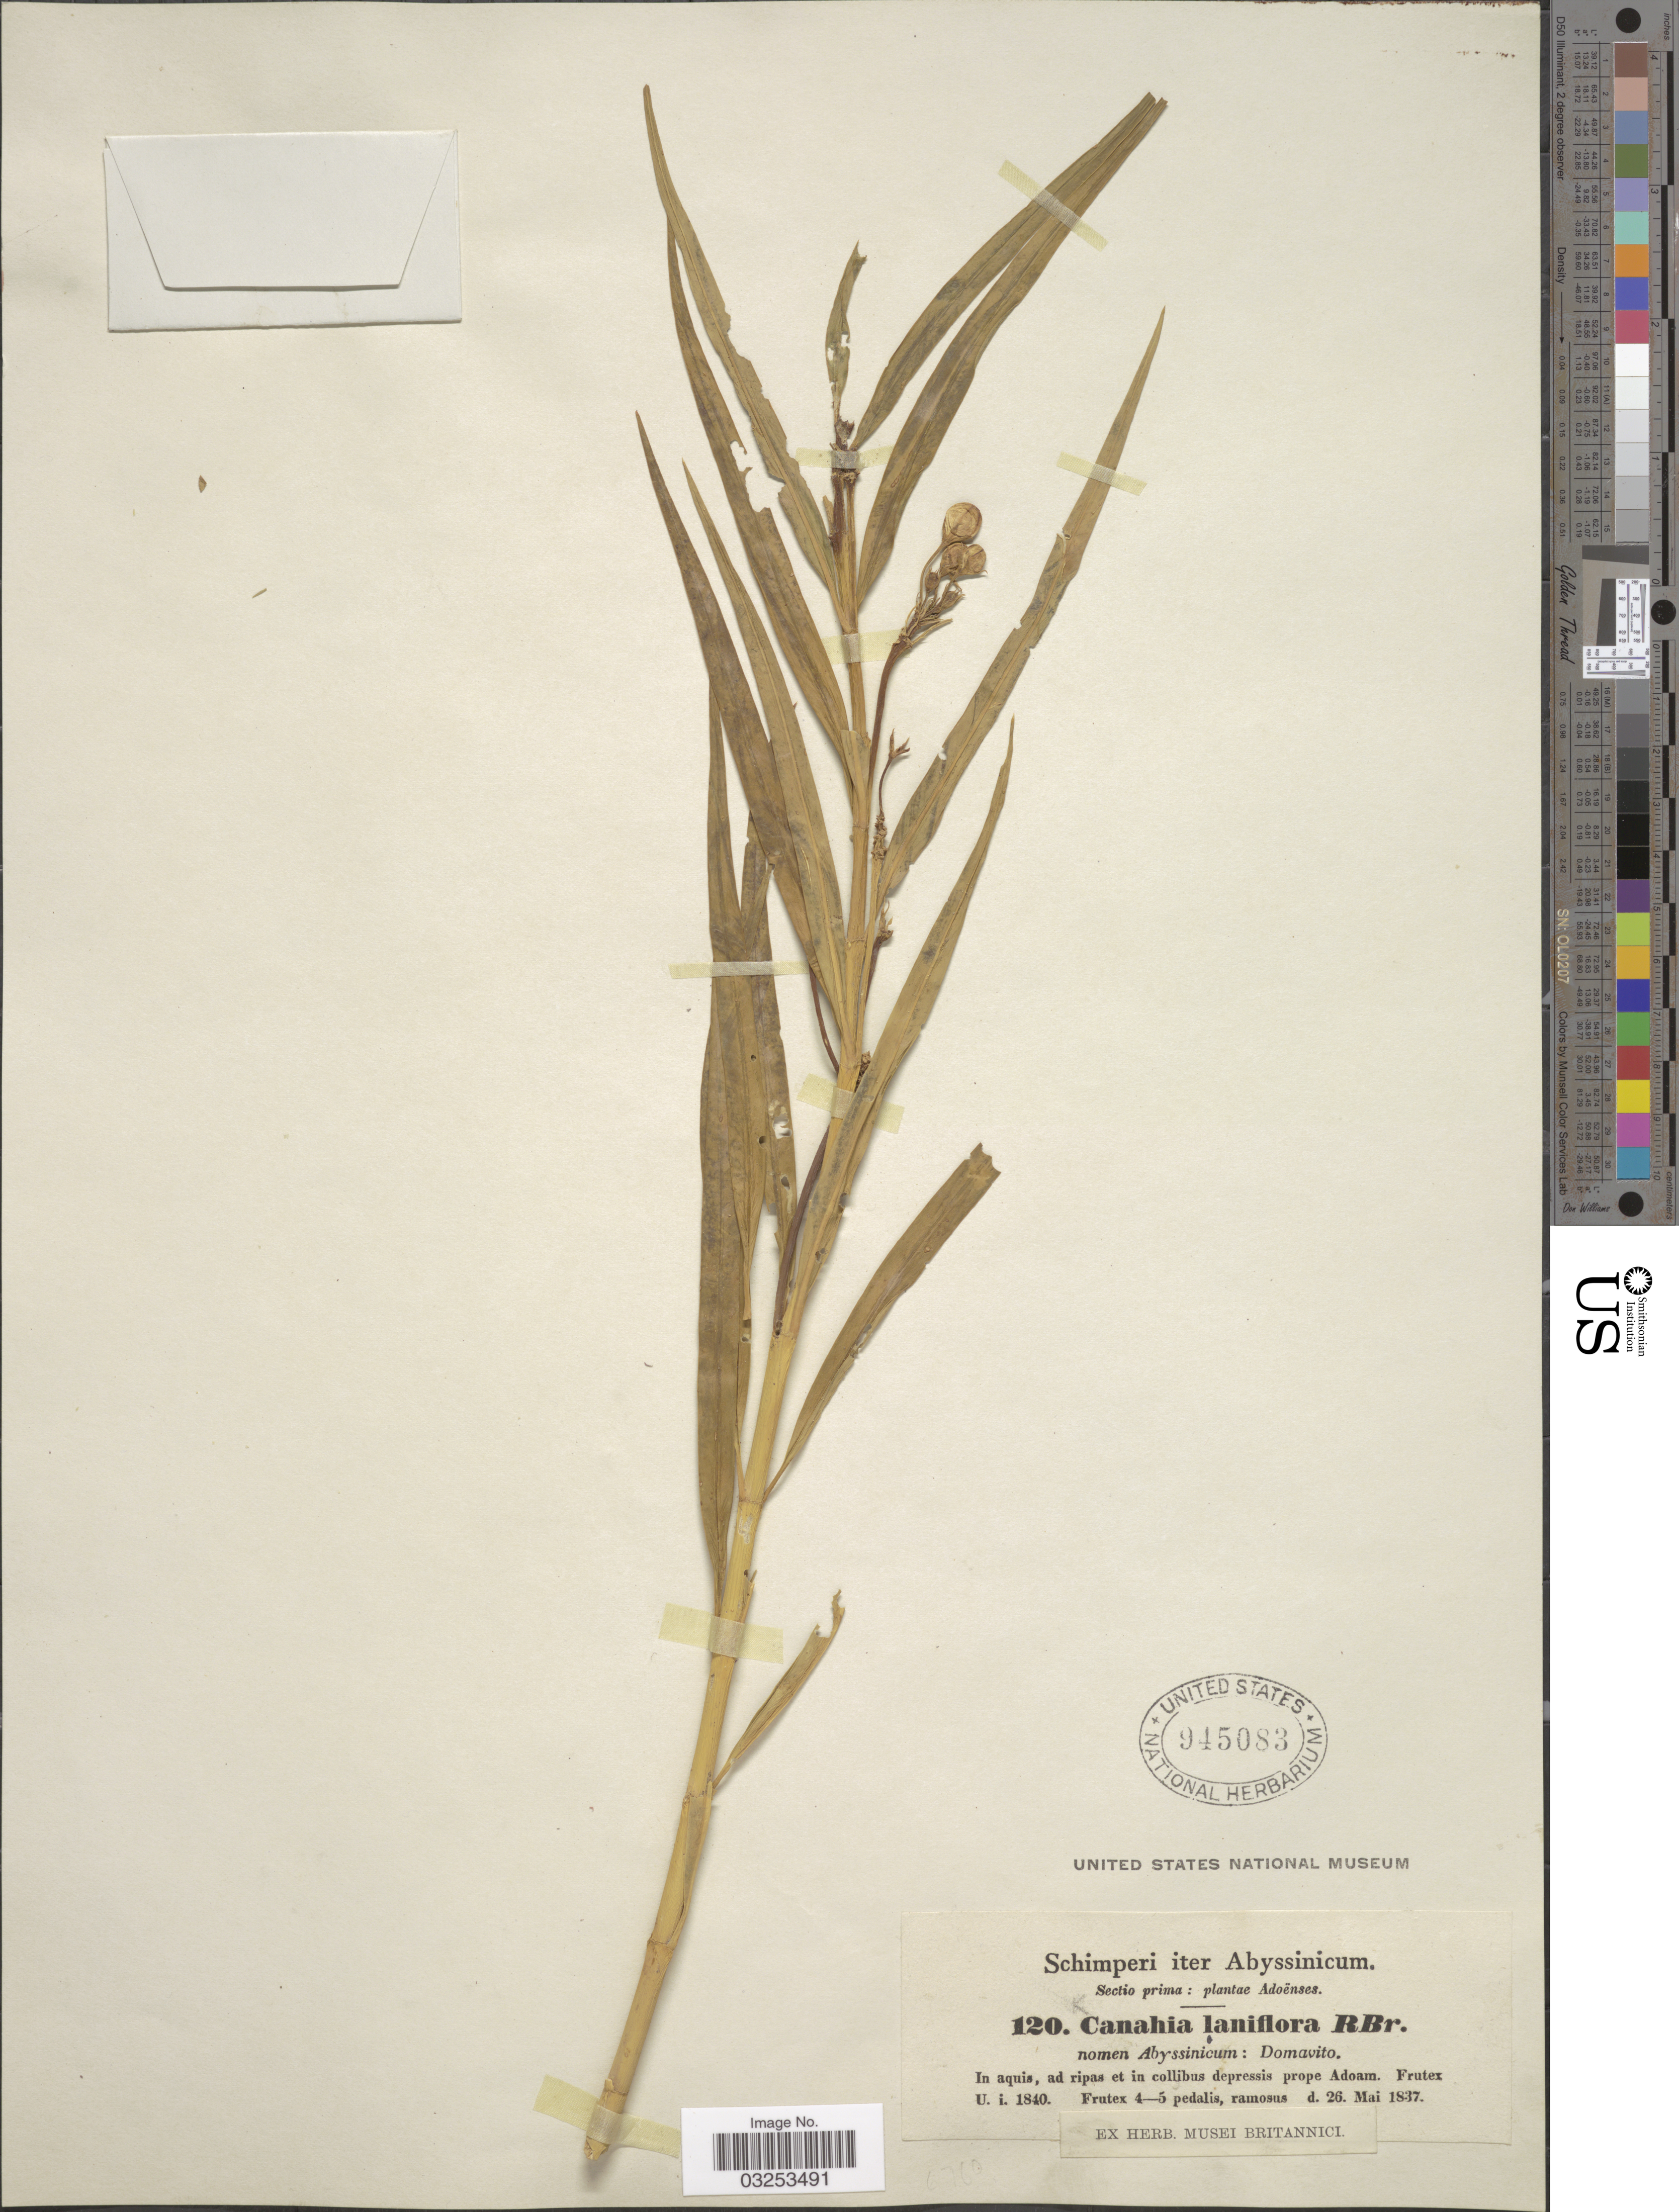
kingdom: Plantae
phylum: Tracheophyta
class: Magnoliopsida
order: Gentianales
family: Apocynaceae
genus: Kanahia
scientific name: Kanahia laniflora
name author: (Forssk.) R. Br.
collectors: -. Schimper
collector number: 120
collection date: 1837-05-26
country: Eritrea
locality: Abyssinicum. In aquis, ad ripas et in collibus depressis prope Adoam.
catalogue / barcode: US 945083